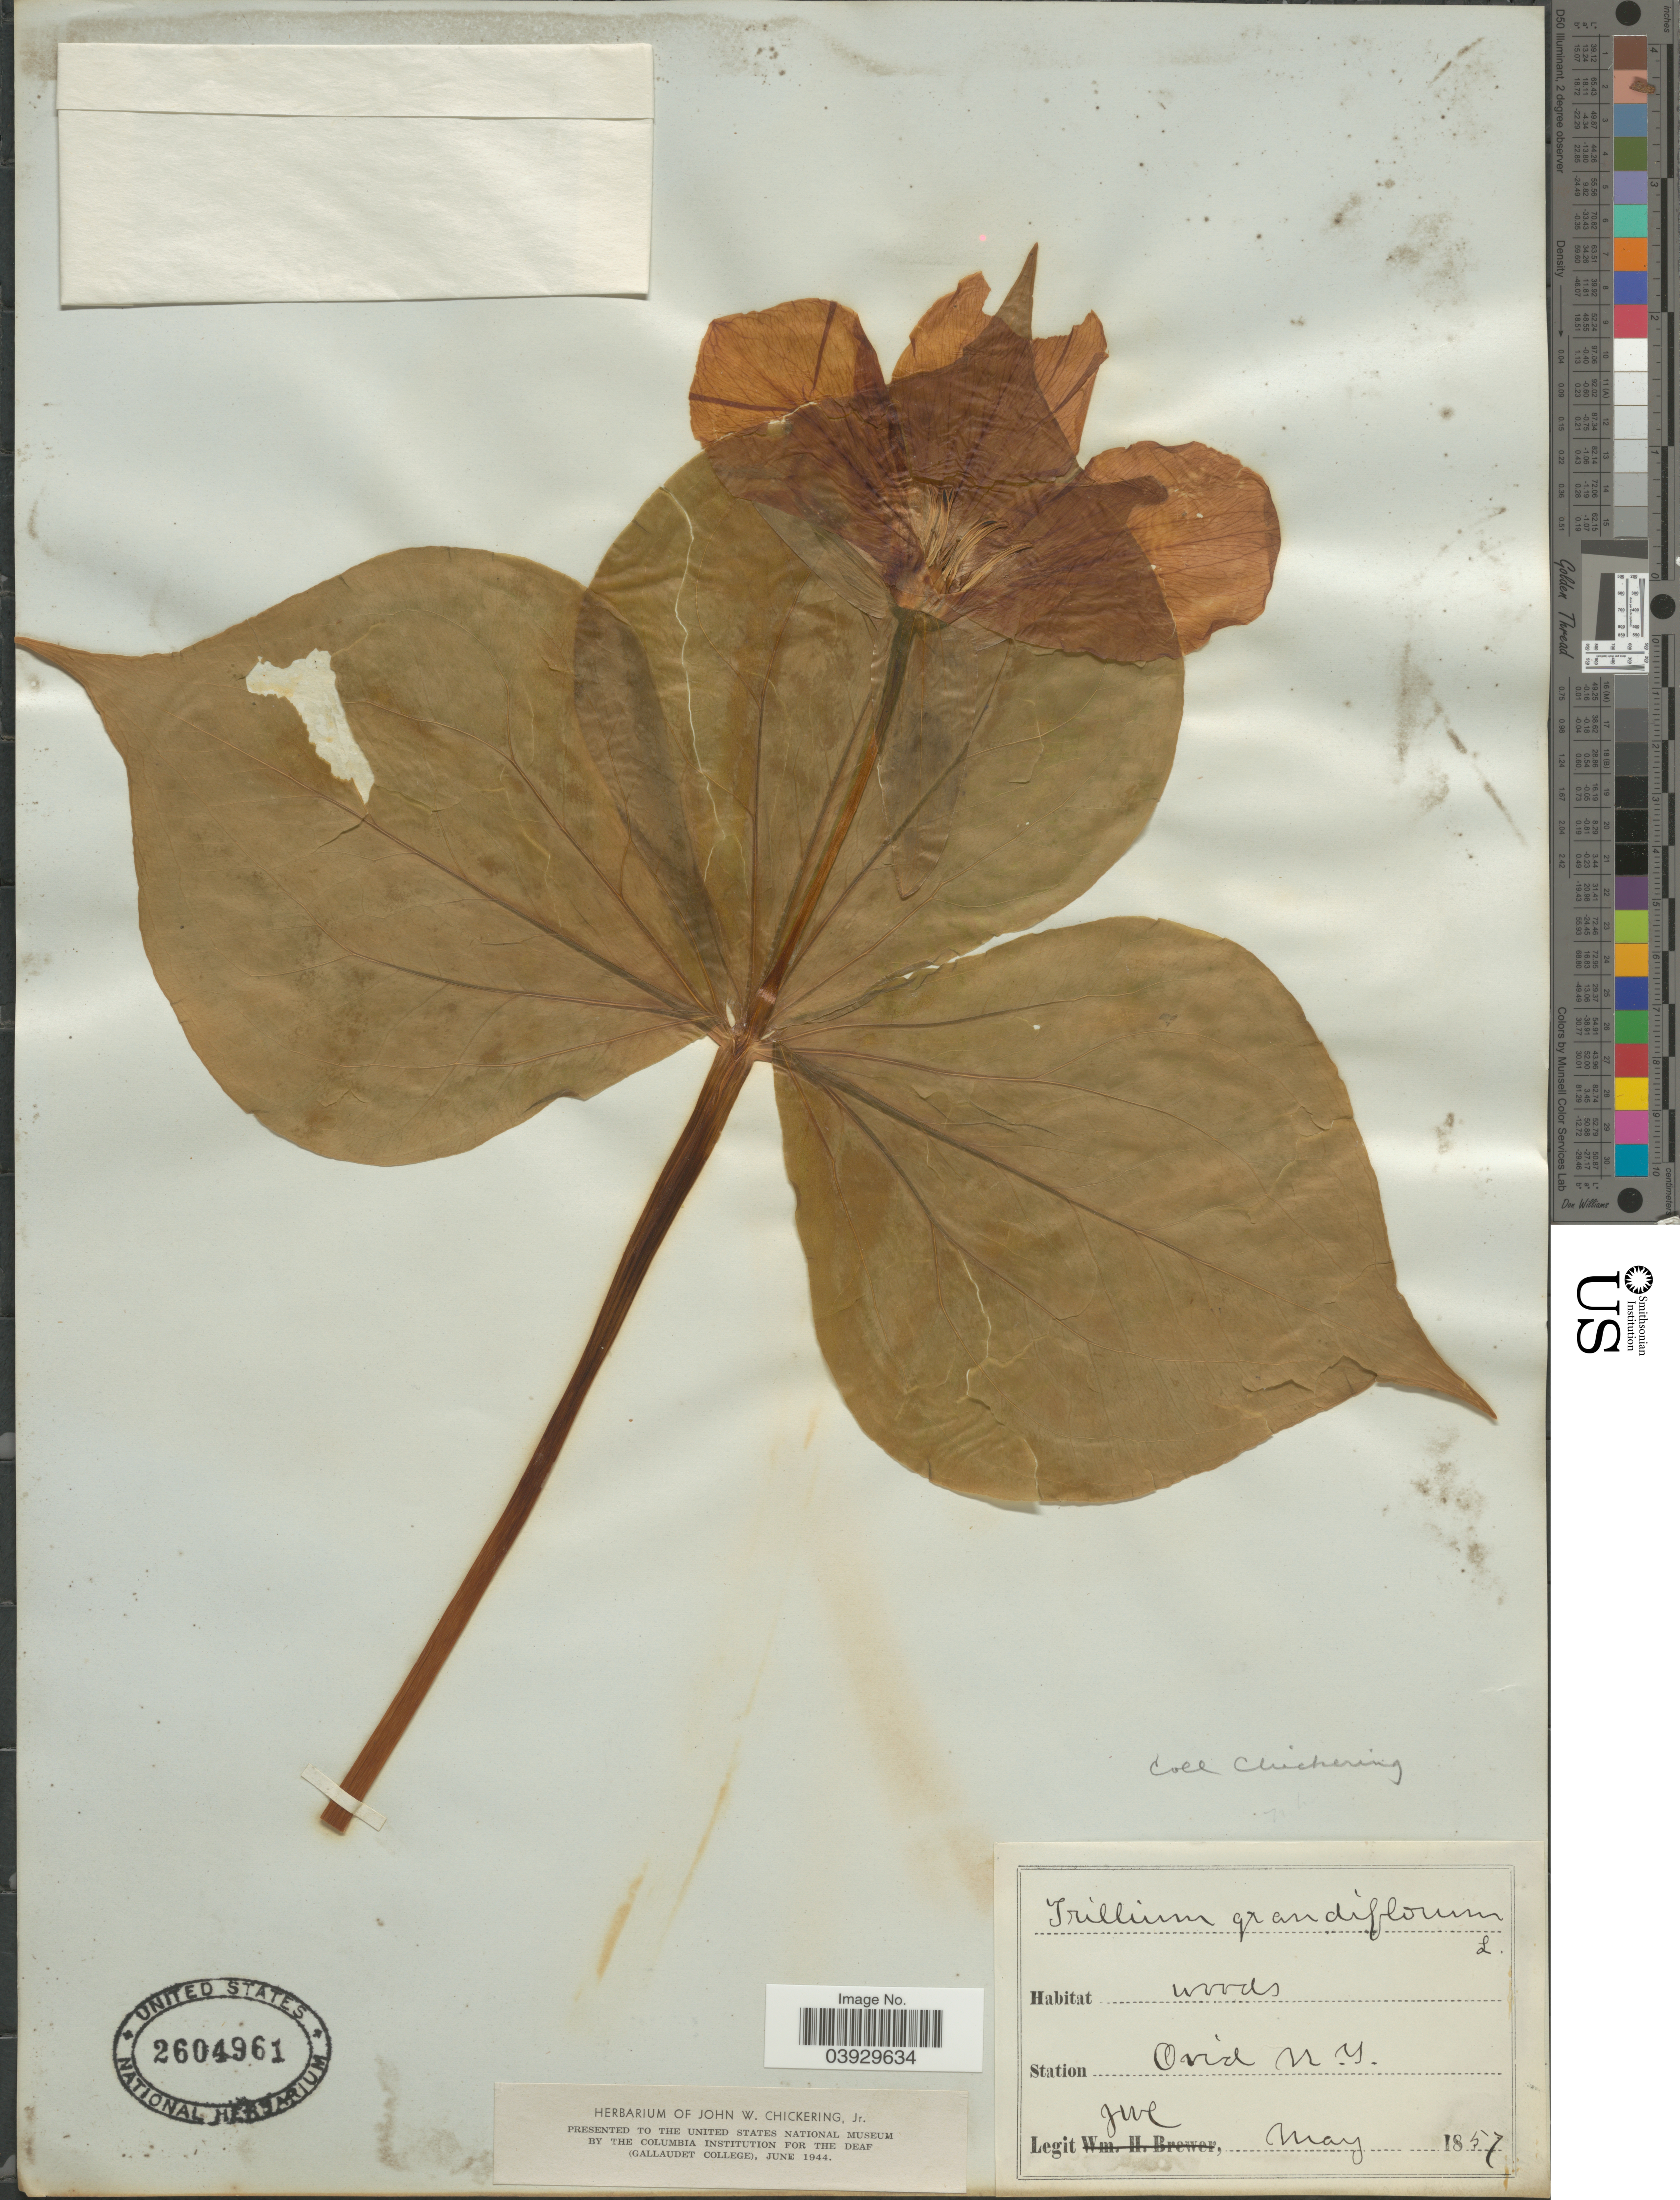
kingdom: Plantae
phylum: Tracheophyta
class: Liliopsida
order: Liliales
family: Melanthiaceae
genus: Trillium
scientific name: Trillium grandiflorum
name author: (Michx.) Salisb.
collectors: J. Chickering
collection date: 1857-05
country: United States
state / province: New York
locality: Station Ovid.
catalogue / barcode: US 2604961